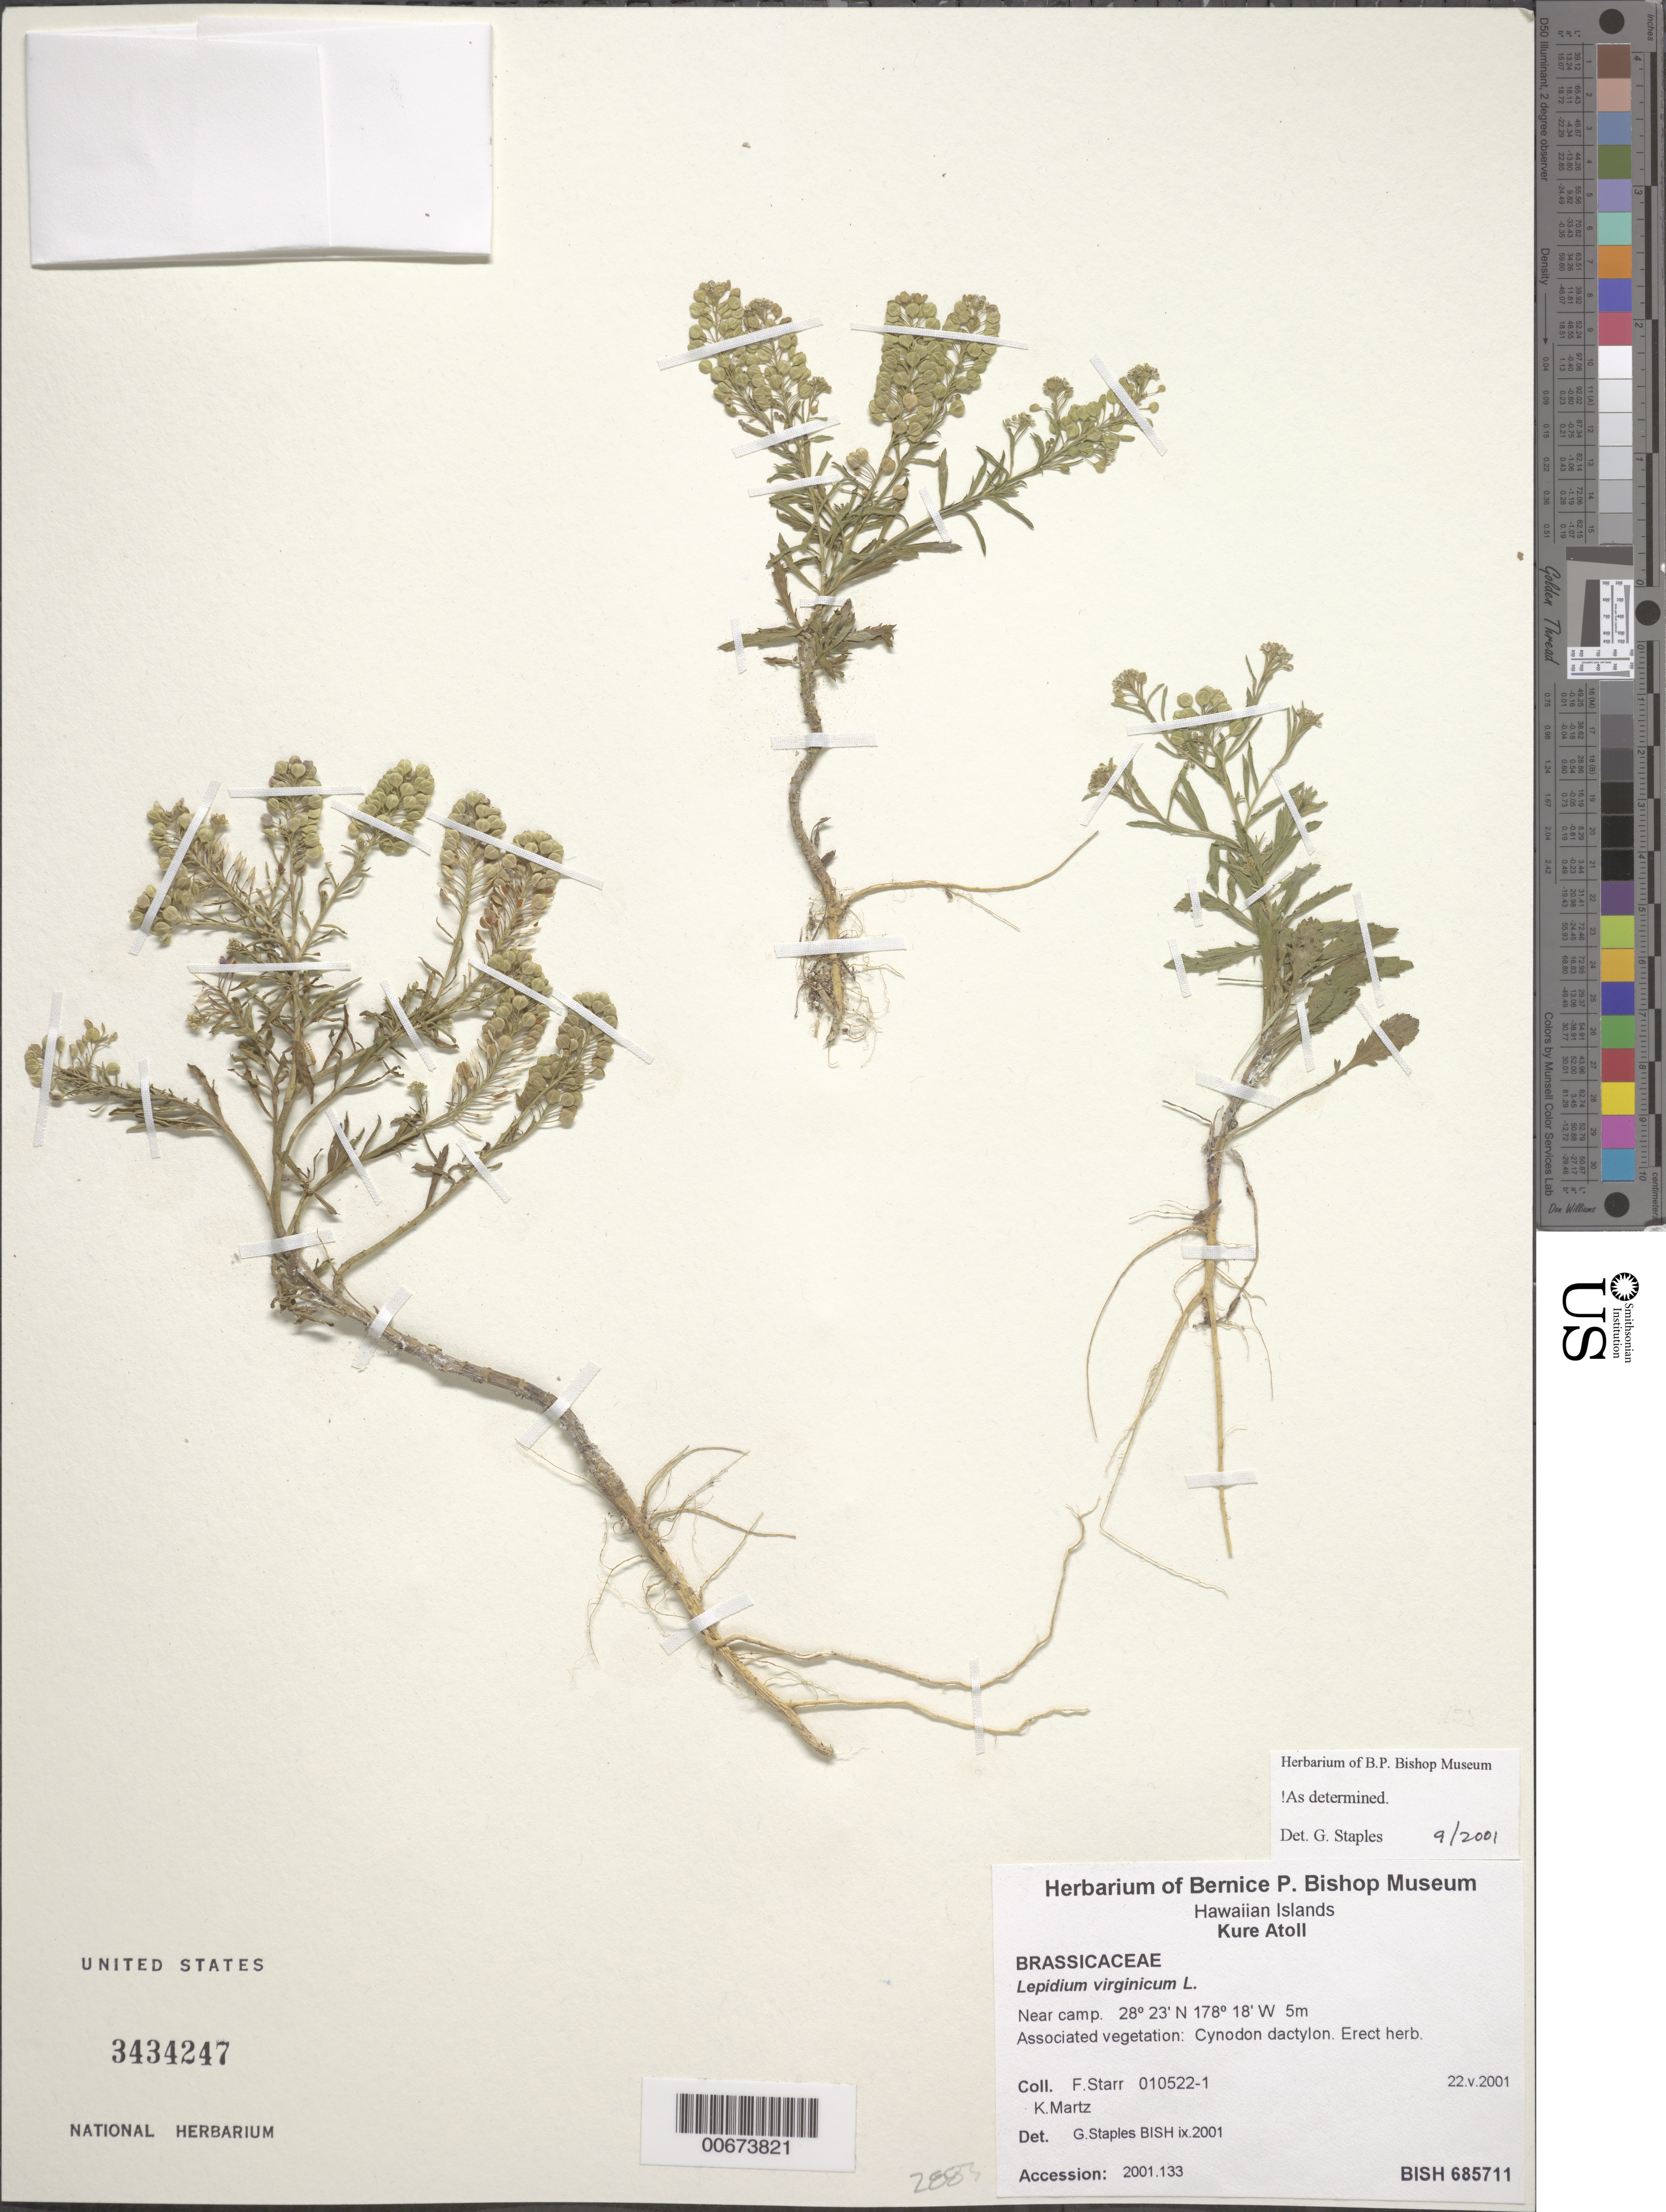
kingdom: Plantae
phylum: Tracheophyta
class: Magnoliopsida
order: Brassicales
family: Brassicaceae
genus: Lepidium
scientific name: Lepidium virginicum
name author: L.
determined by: Staples, G. W.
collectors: F. Starr & K. Martz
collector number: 010522-1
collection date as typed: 22 May 2001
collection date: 2001-05-22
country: United States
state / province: Hawaii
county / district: Honolulu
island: Kure Atoll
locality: Near camp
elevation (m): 5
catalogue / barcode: US 3434247